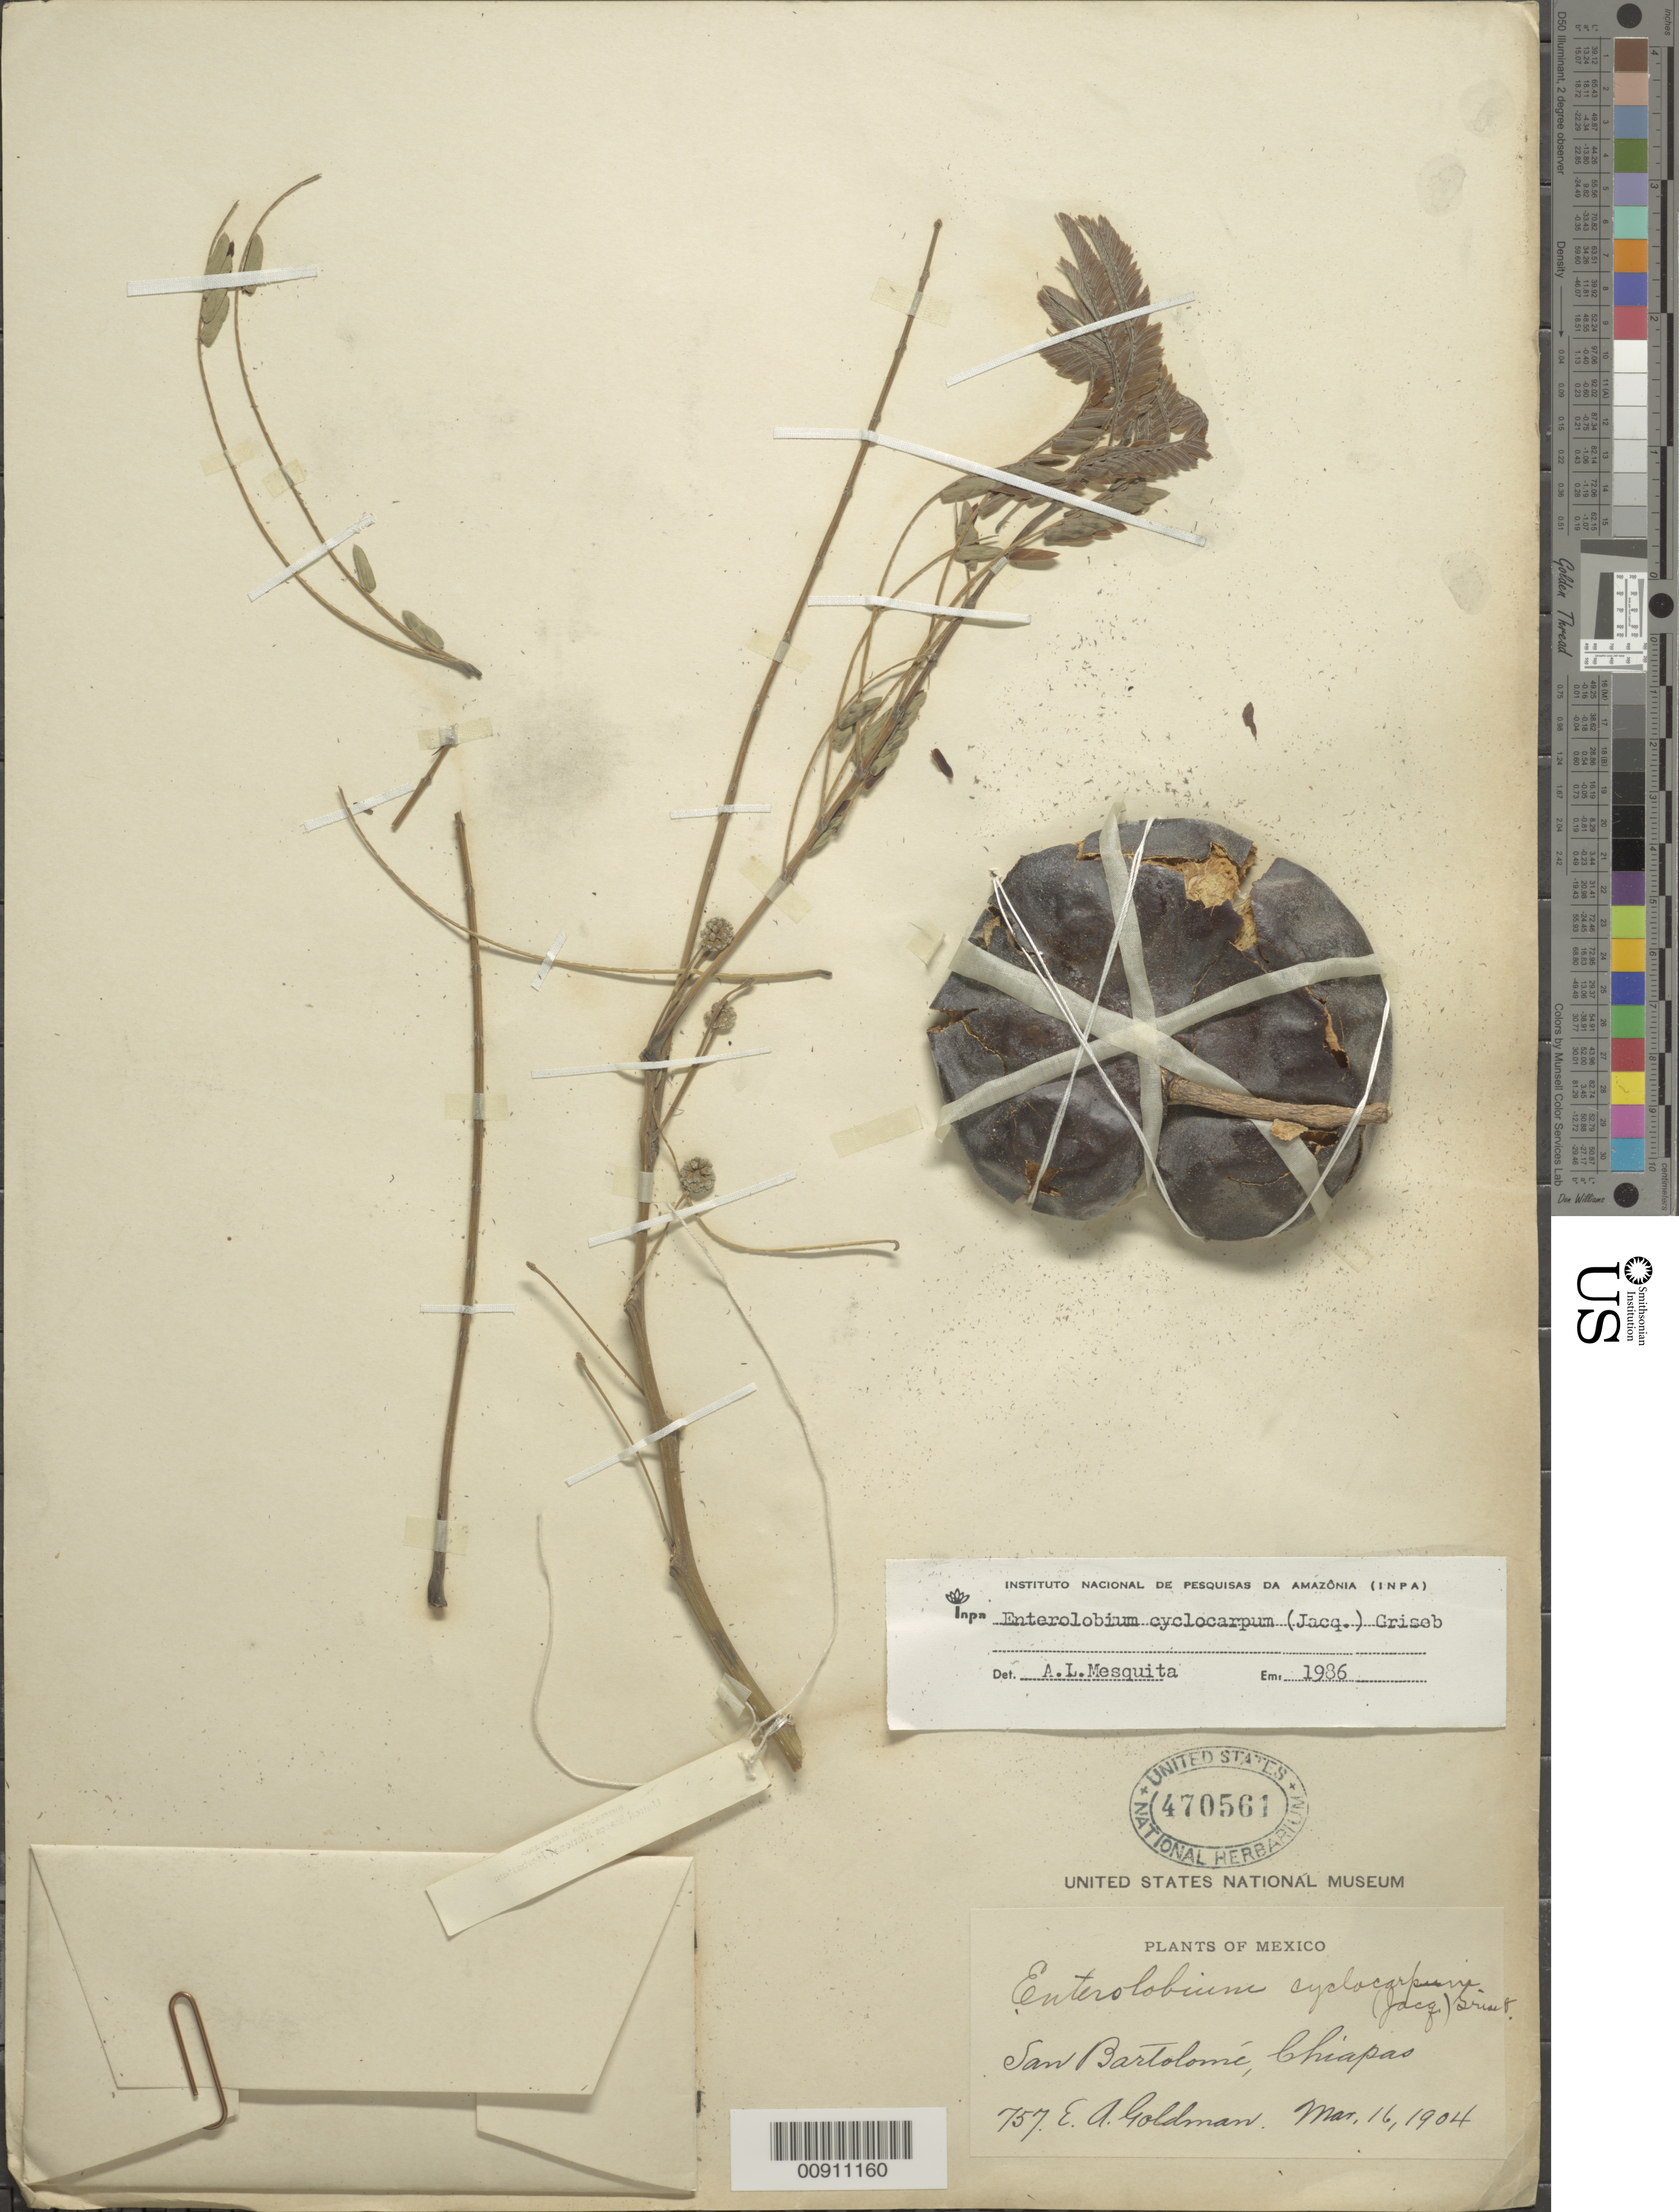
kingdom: Plantae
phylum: Tracheophyta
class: Magnoliopsida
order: Fabales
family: Fabaceae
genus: Enterolobium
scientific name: Enterolobium cyclocarpum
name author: (Jacq.) Griseb.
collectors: E. A. Goldman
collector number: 757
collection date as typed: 16 Mar 1904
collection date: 1904-03-16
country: Mexico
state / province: Chiapas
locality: San Bartolomé, Chiapas.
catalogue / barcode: US 470561